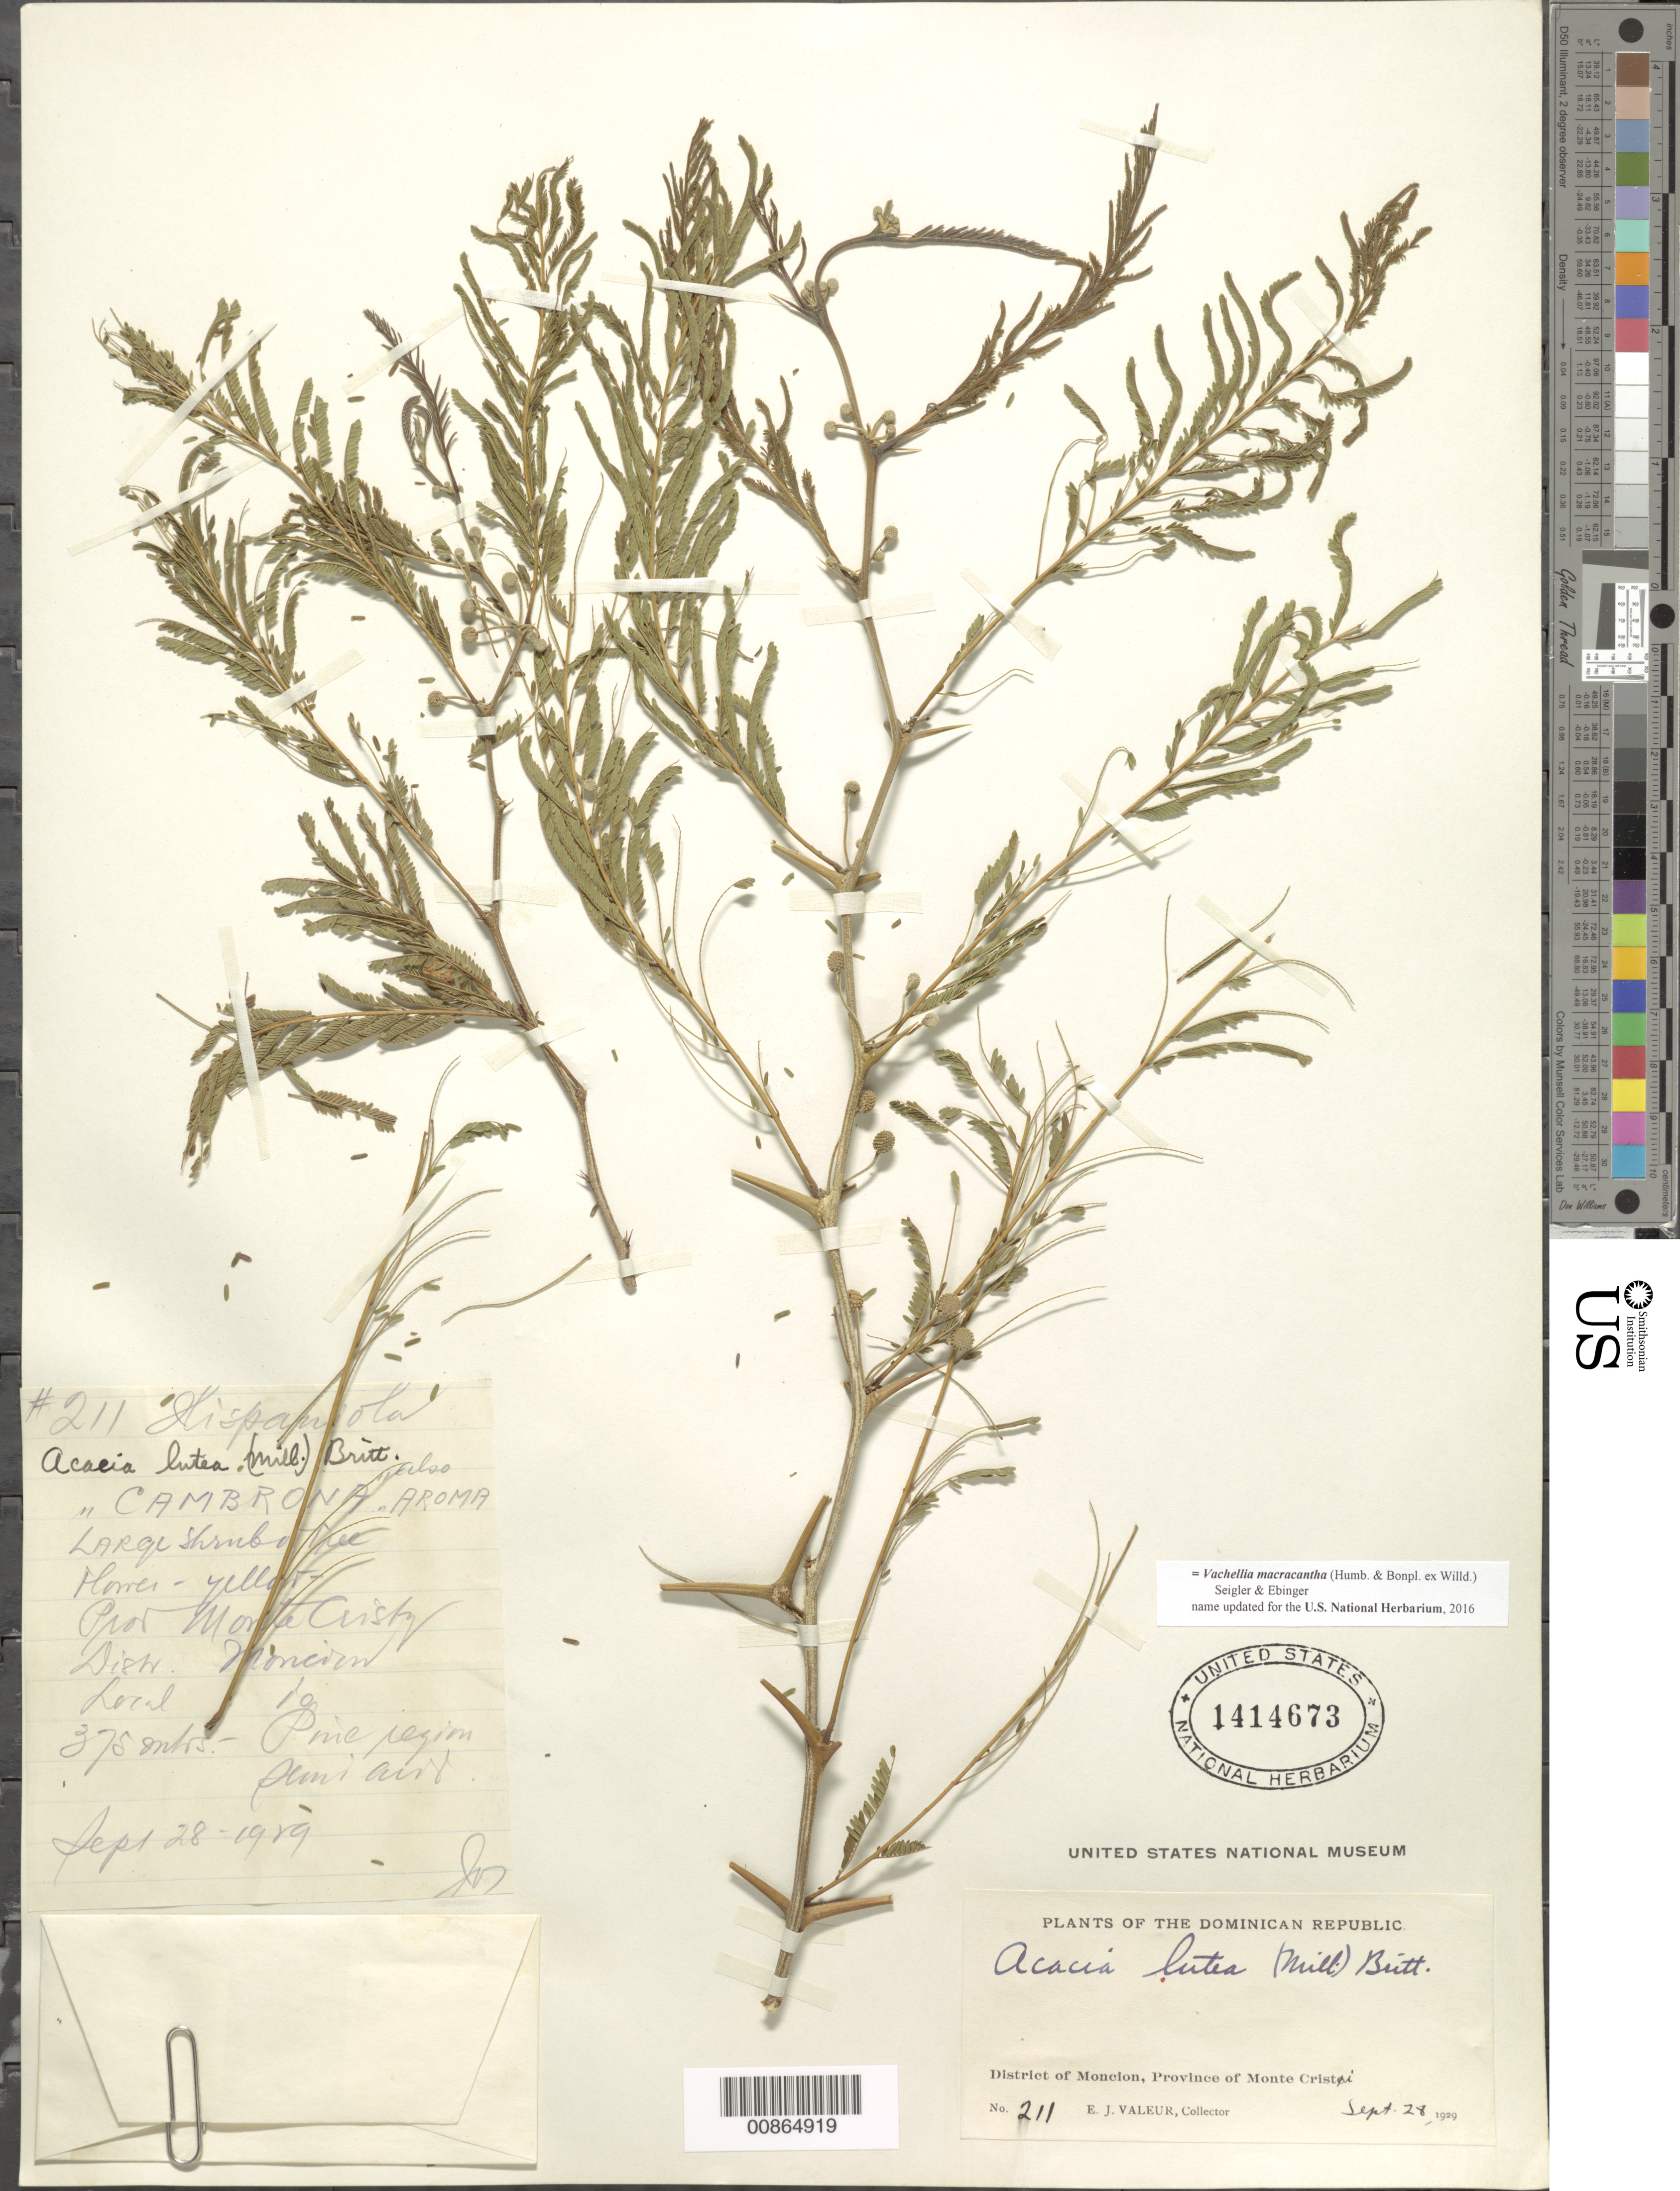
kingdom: Plantae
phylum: Tracheophyta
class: Magnoliopsida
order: Fabales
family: Fabaceae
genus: Vachellia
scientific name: Vachellia macracantha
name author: (Humb. & Bonpl. ex Willd.) Seigler & Ebinger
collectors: E. Valeur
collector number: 211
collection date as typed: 28 Sep 1929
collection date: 1929-09-28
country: Dominican Republic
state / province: Monte Cristi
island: Hispaniola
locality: Distr. Monción.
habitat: Pine region, semi arid.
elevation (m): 375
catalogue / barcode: US 1414673